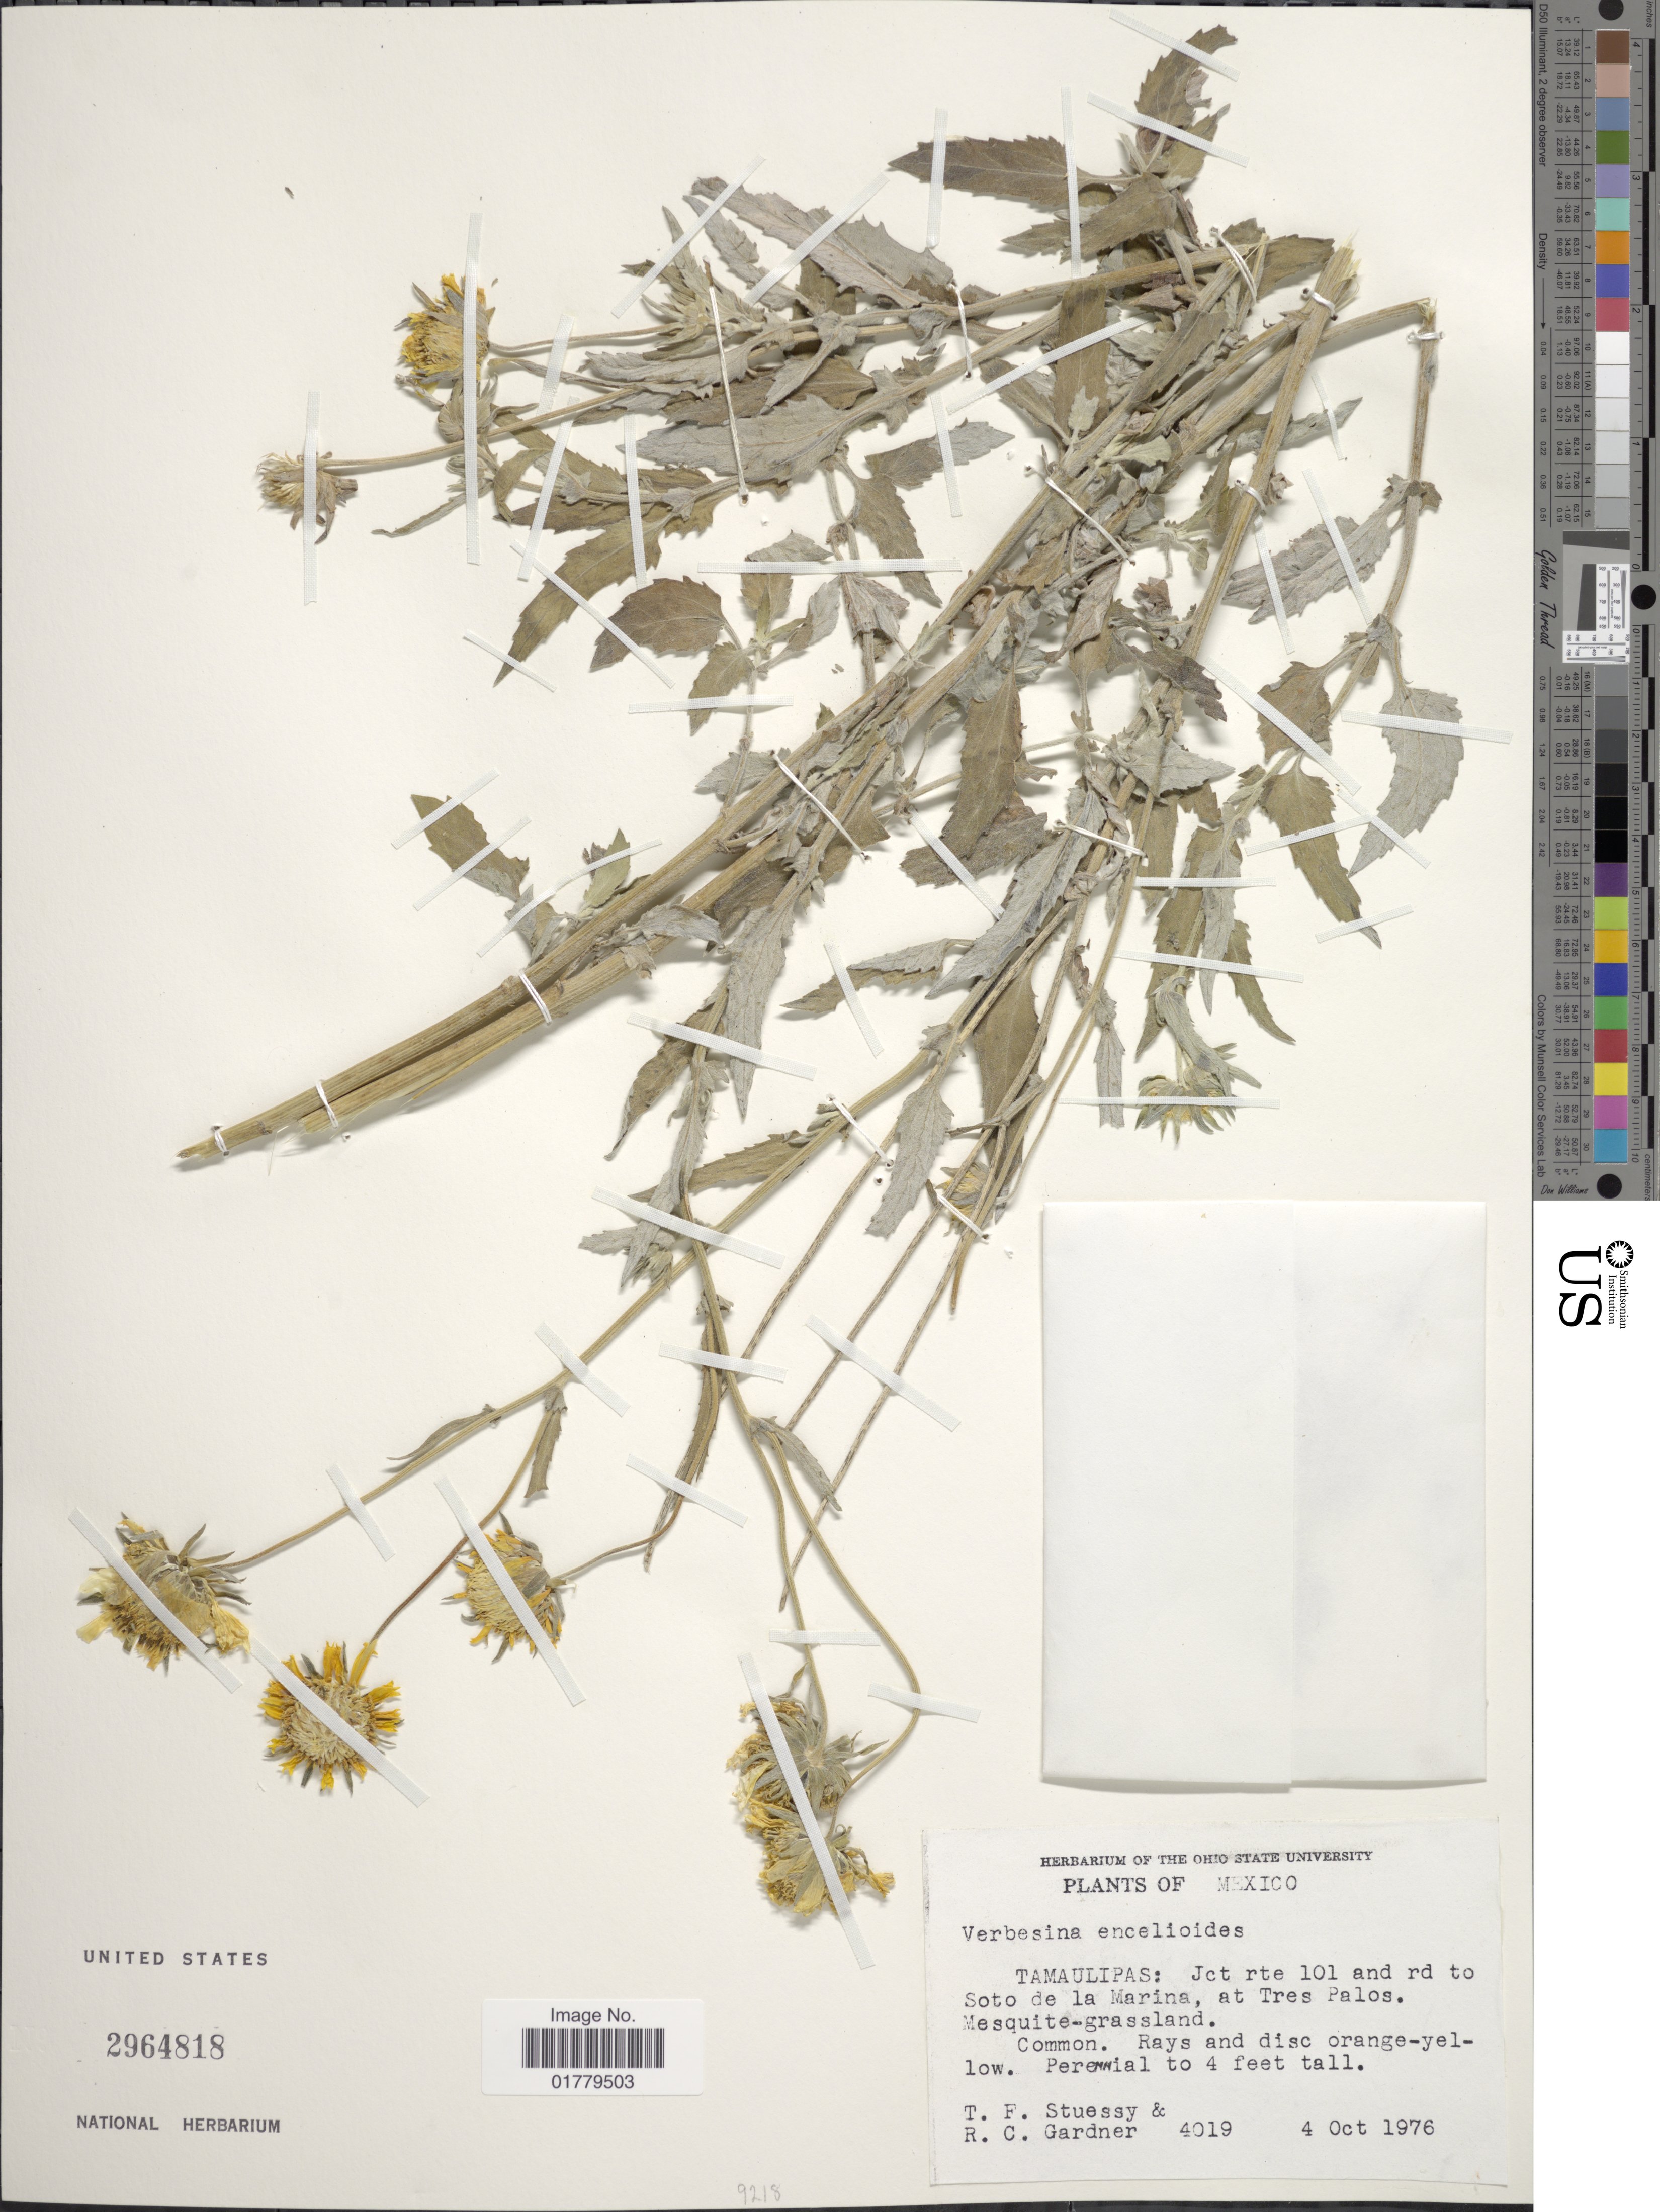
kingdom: Plantae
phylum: Tracheophyta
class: Magnoliopsida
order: Asterales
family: Asteraceae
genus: Verbesina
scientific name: Verbesina encelioides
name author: (Cav.) Benth. & Hook. ex A. Gray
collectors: T. Stuessy & R. C. Gardner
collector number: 4019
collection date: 1976-10-04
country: Mexico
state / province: Tamaulipas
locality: Tamaulipas: Jct rte 101 and rd to Soto de la Marina, at Tres Palos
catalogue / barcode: US 2964818